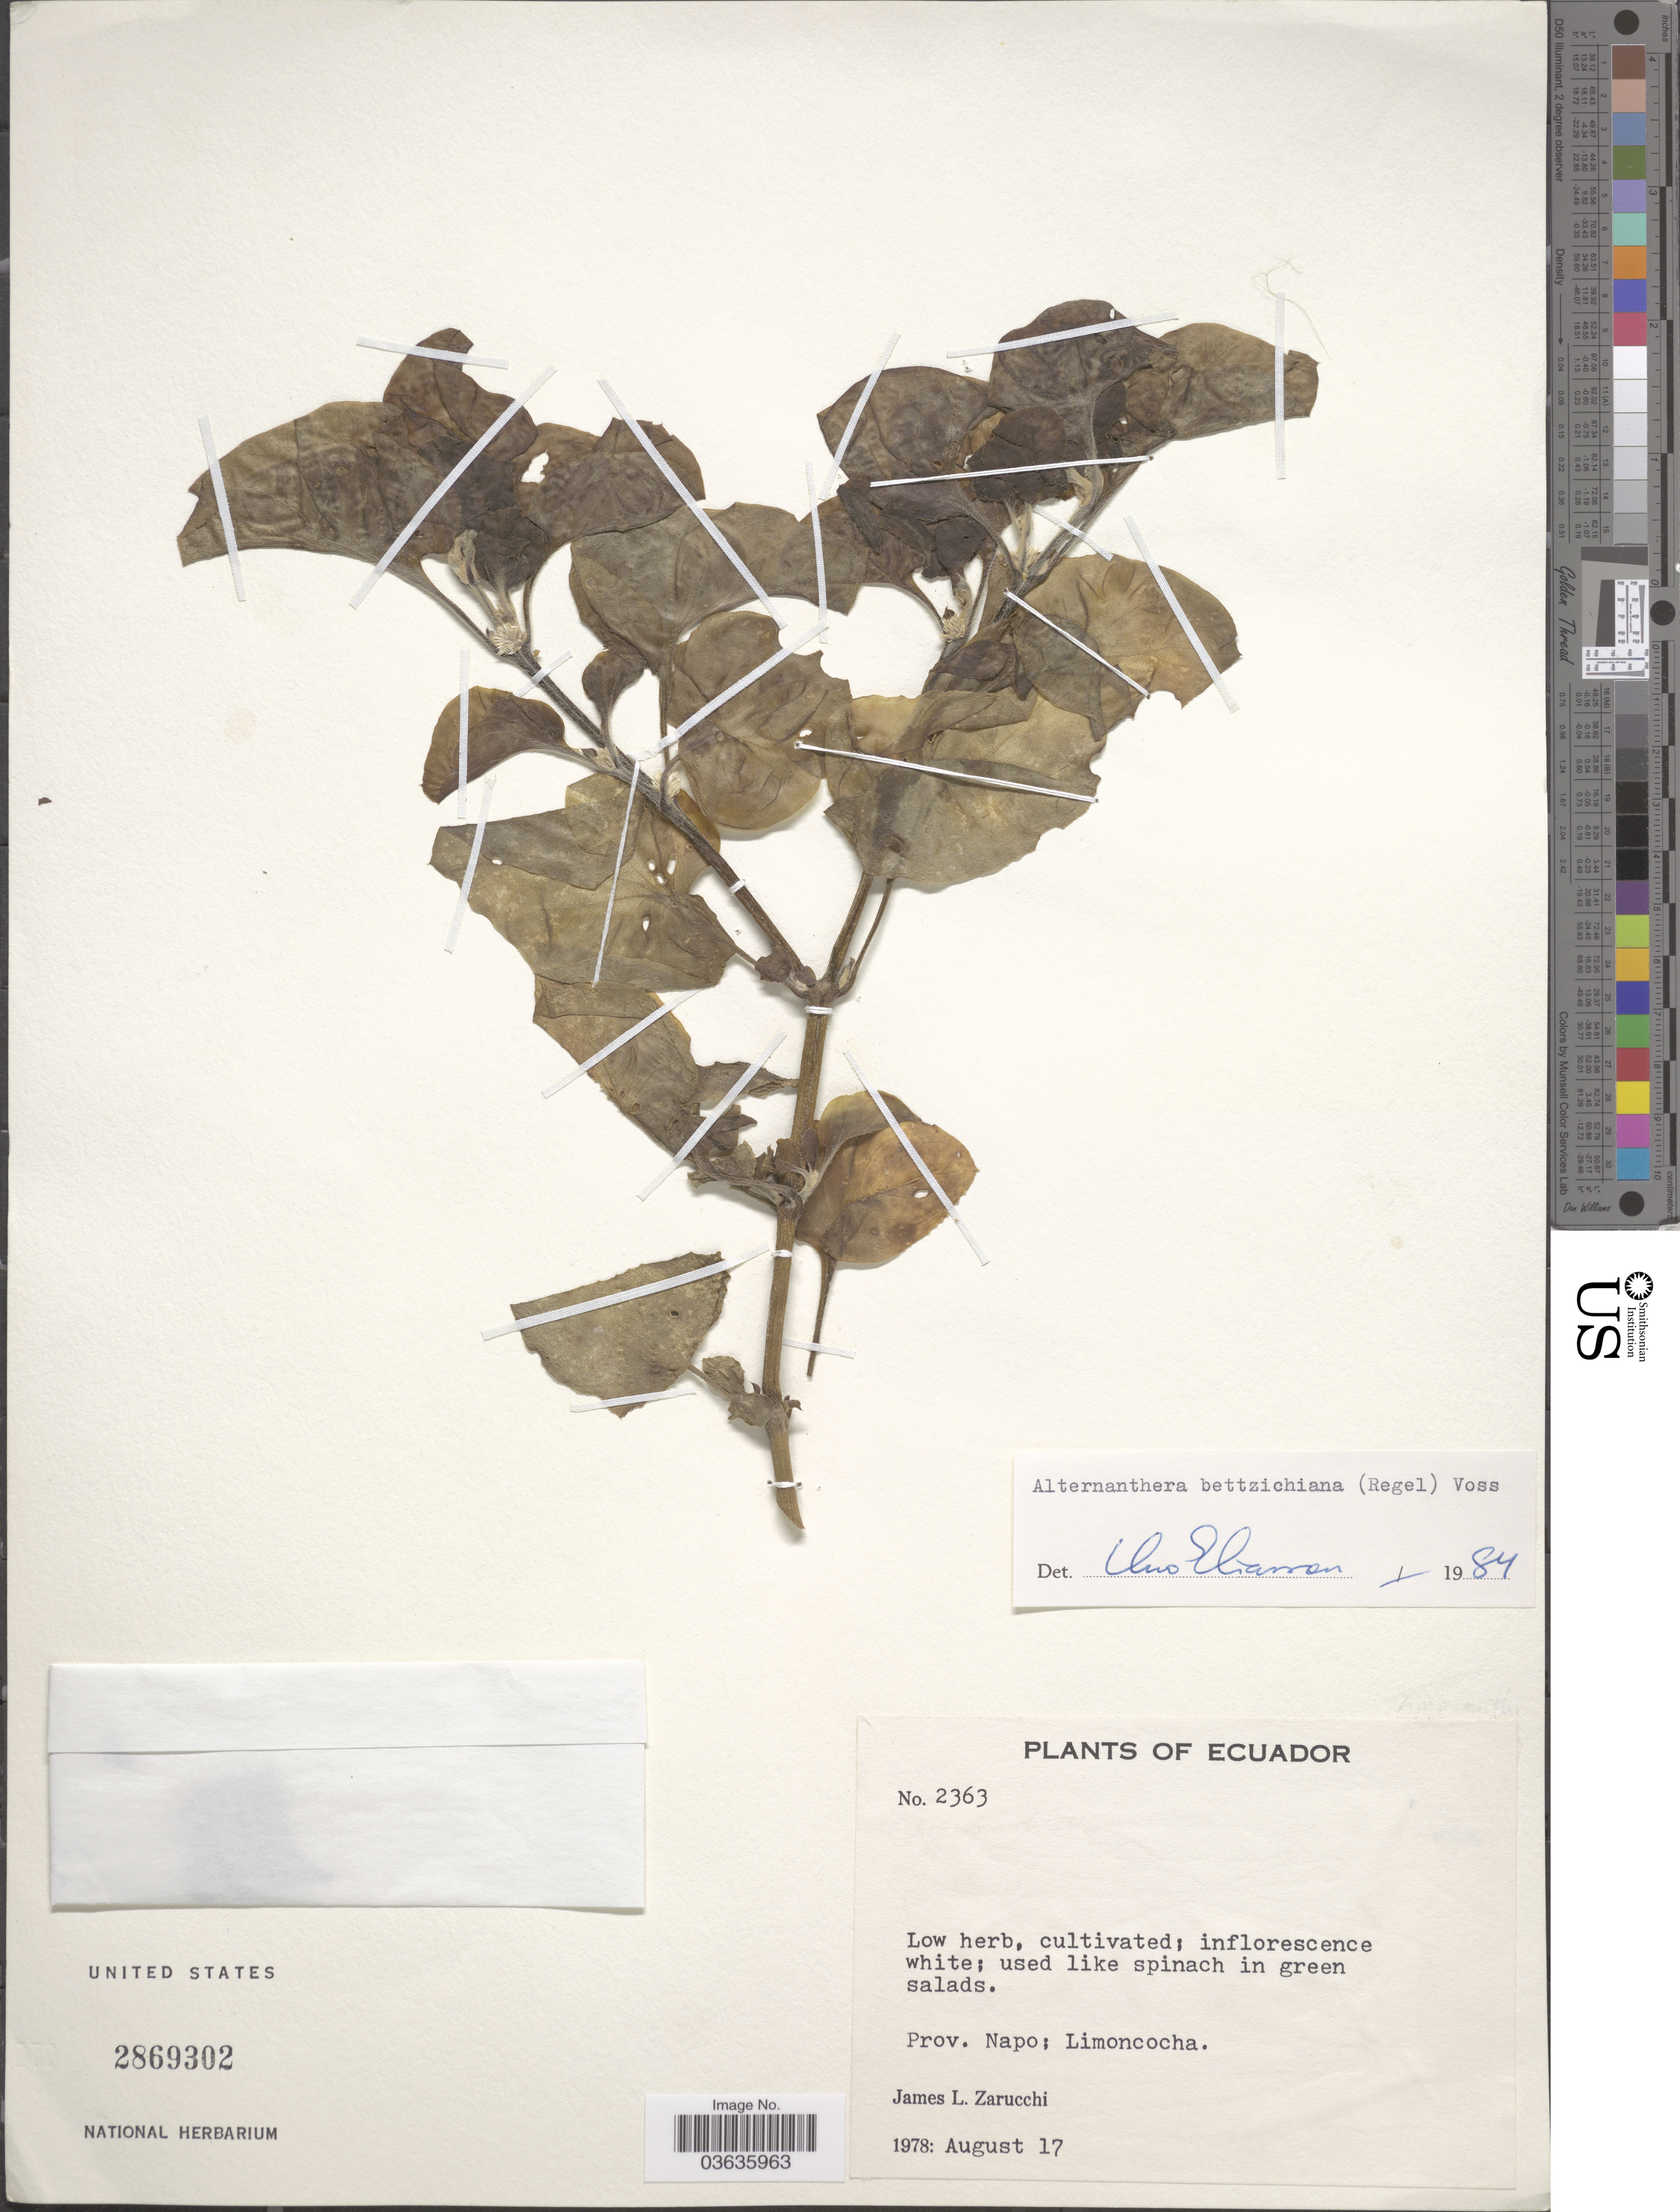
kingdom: Plantae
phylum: Tracheophyta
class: Magnoliopsida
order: Caryophyllales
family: Amaranthaceae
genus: Alternanthera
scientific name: Alternanthera bettzickiana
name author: (Regel) G. Nicholson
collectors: J. L. Zarucchi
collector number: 2363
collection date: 1978-08-17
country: Ecuador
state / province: Napo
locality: Limoncocha.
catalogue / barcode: US 2869302